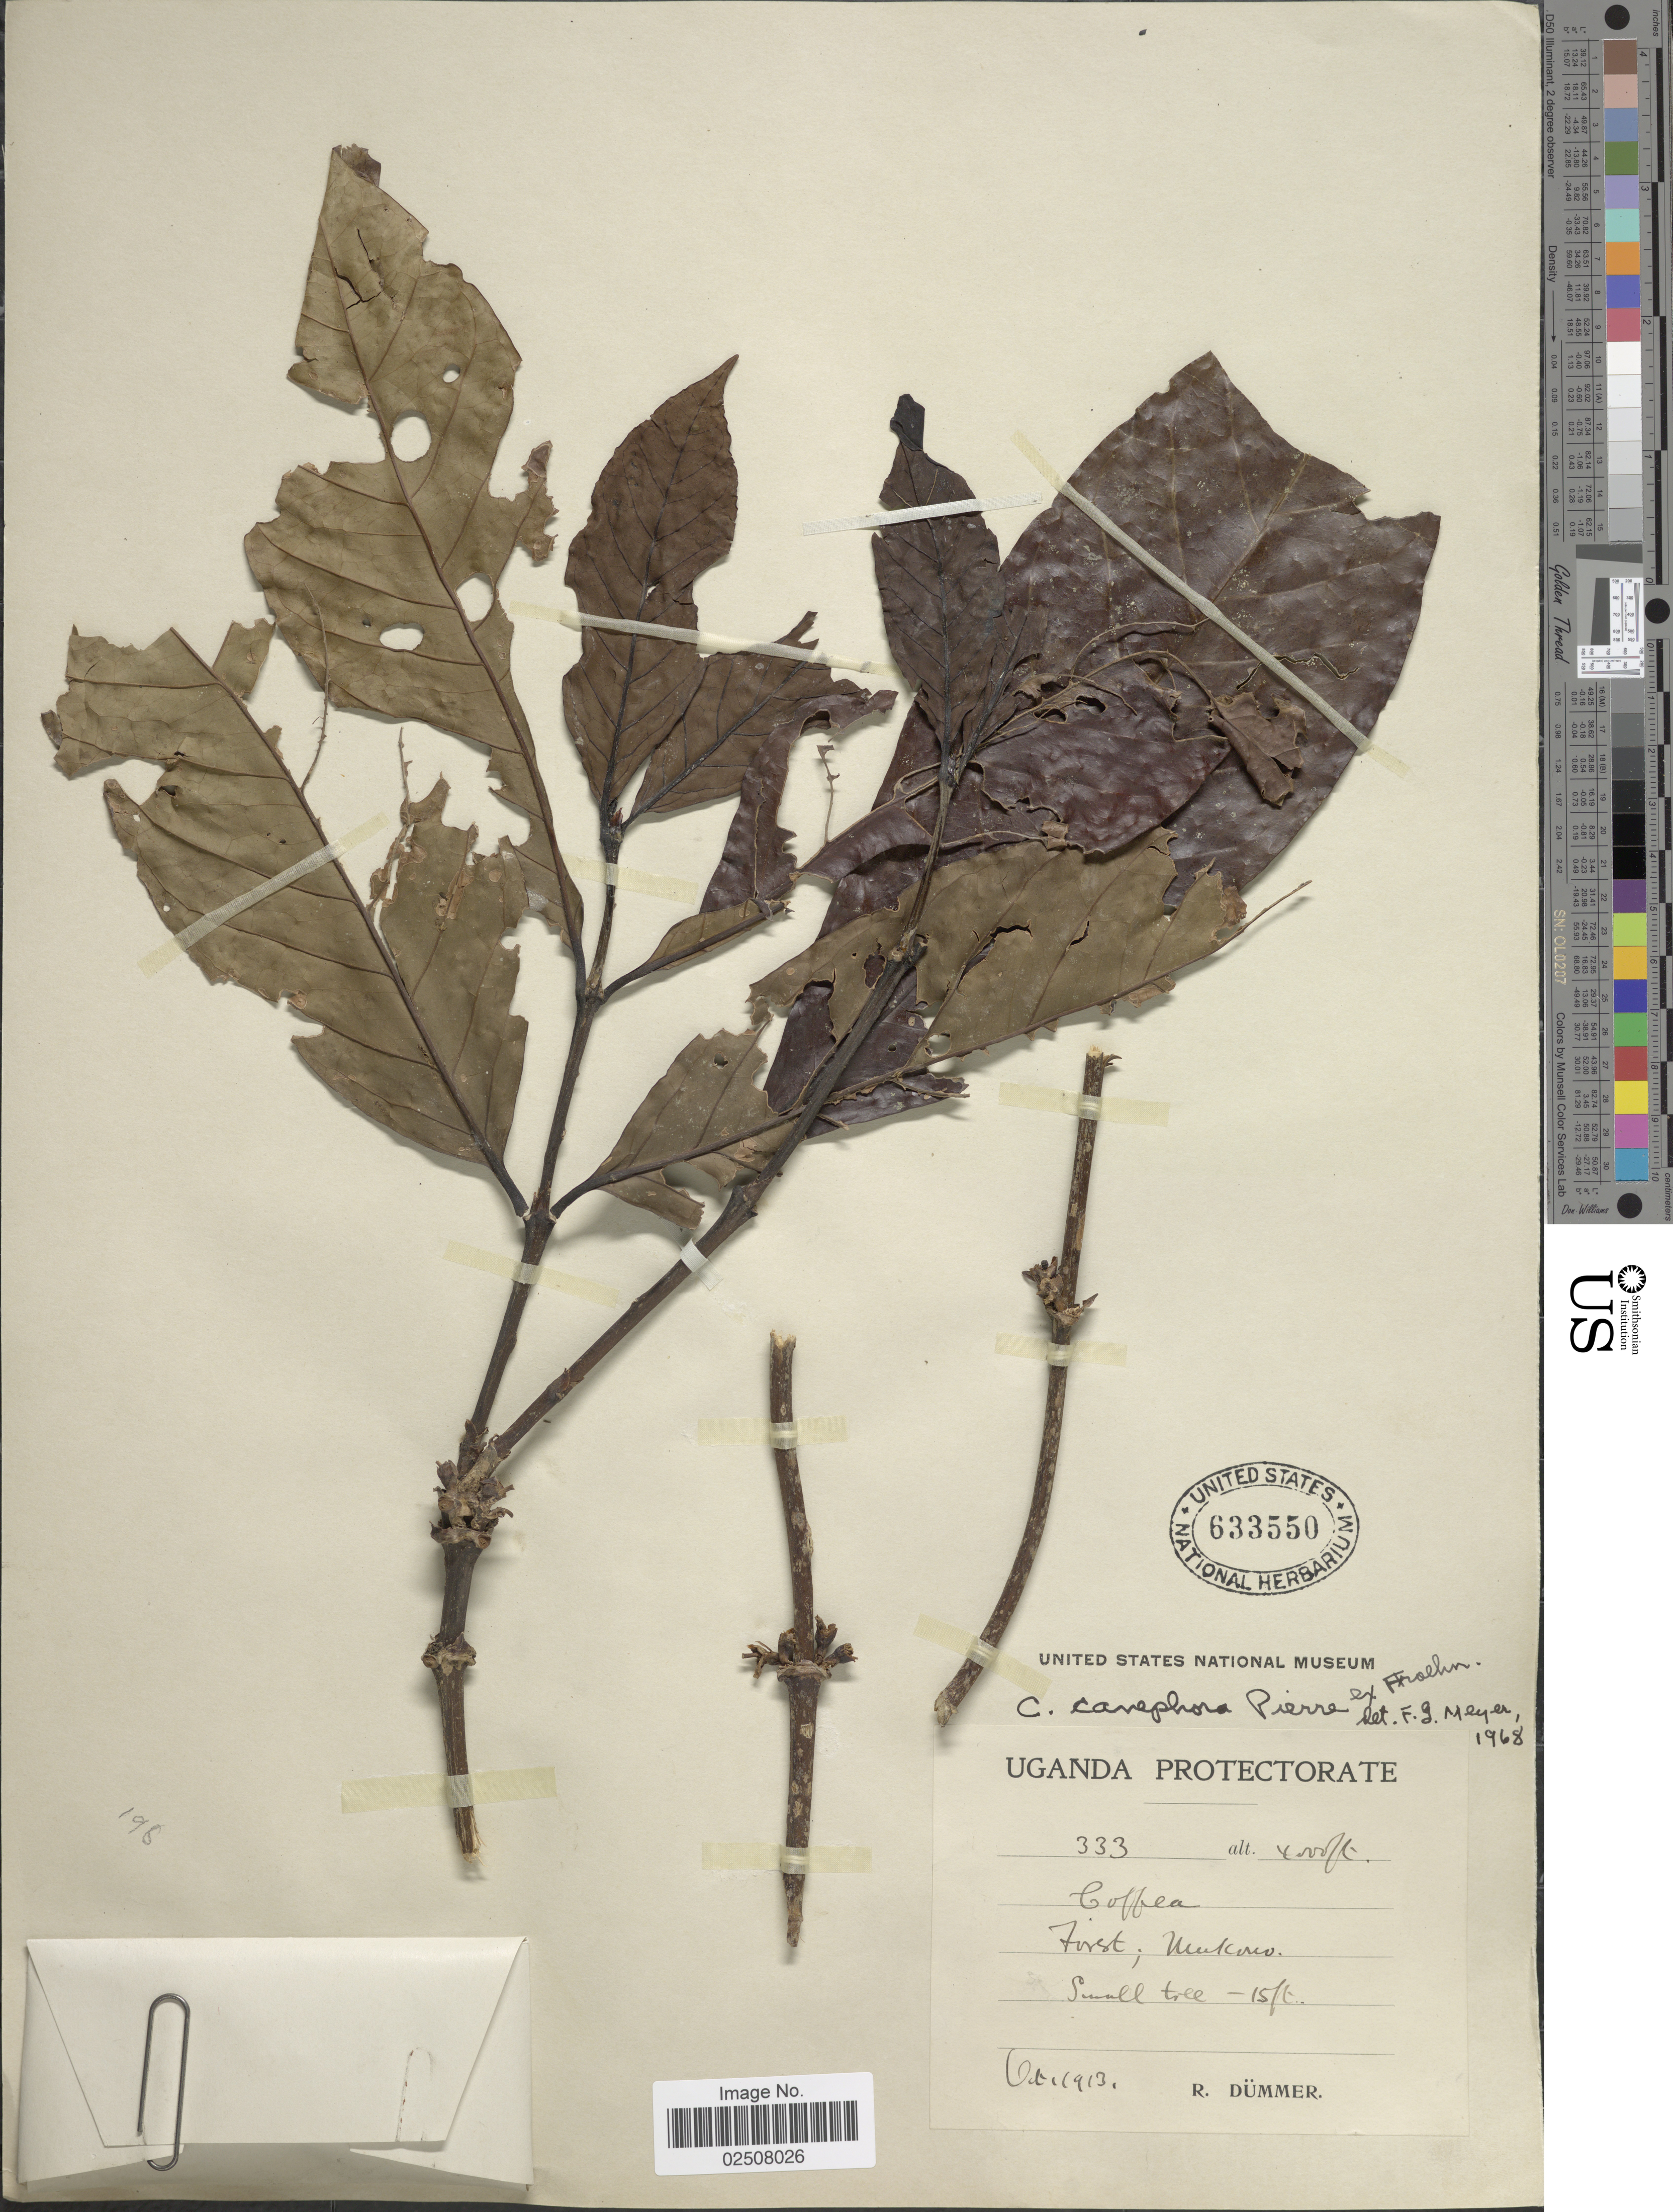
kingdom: Plantae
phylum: Tracheophyta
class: Magnoliopsida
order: Gentianales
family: Rubiaceae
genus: Coffea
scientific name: Coffea canephora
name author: Pierre ex A. Cunn.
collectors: R. A. Dümmer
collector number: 333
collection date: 1913-10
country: Uganda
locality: Uganda Protectorate, Forest; Nukoro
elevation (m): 1219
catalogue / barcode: US 633550